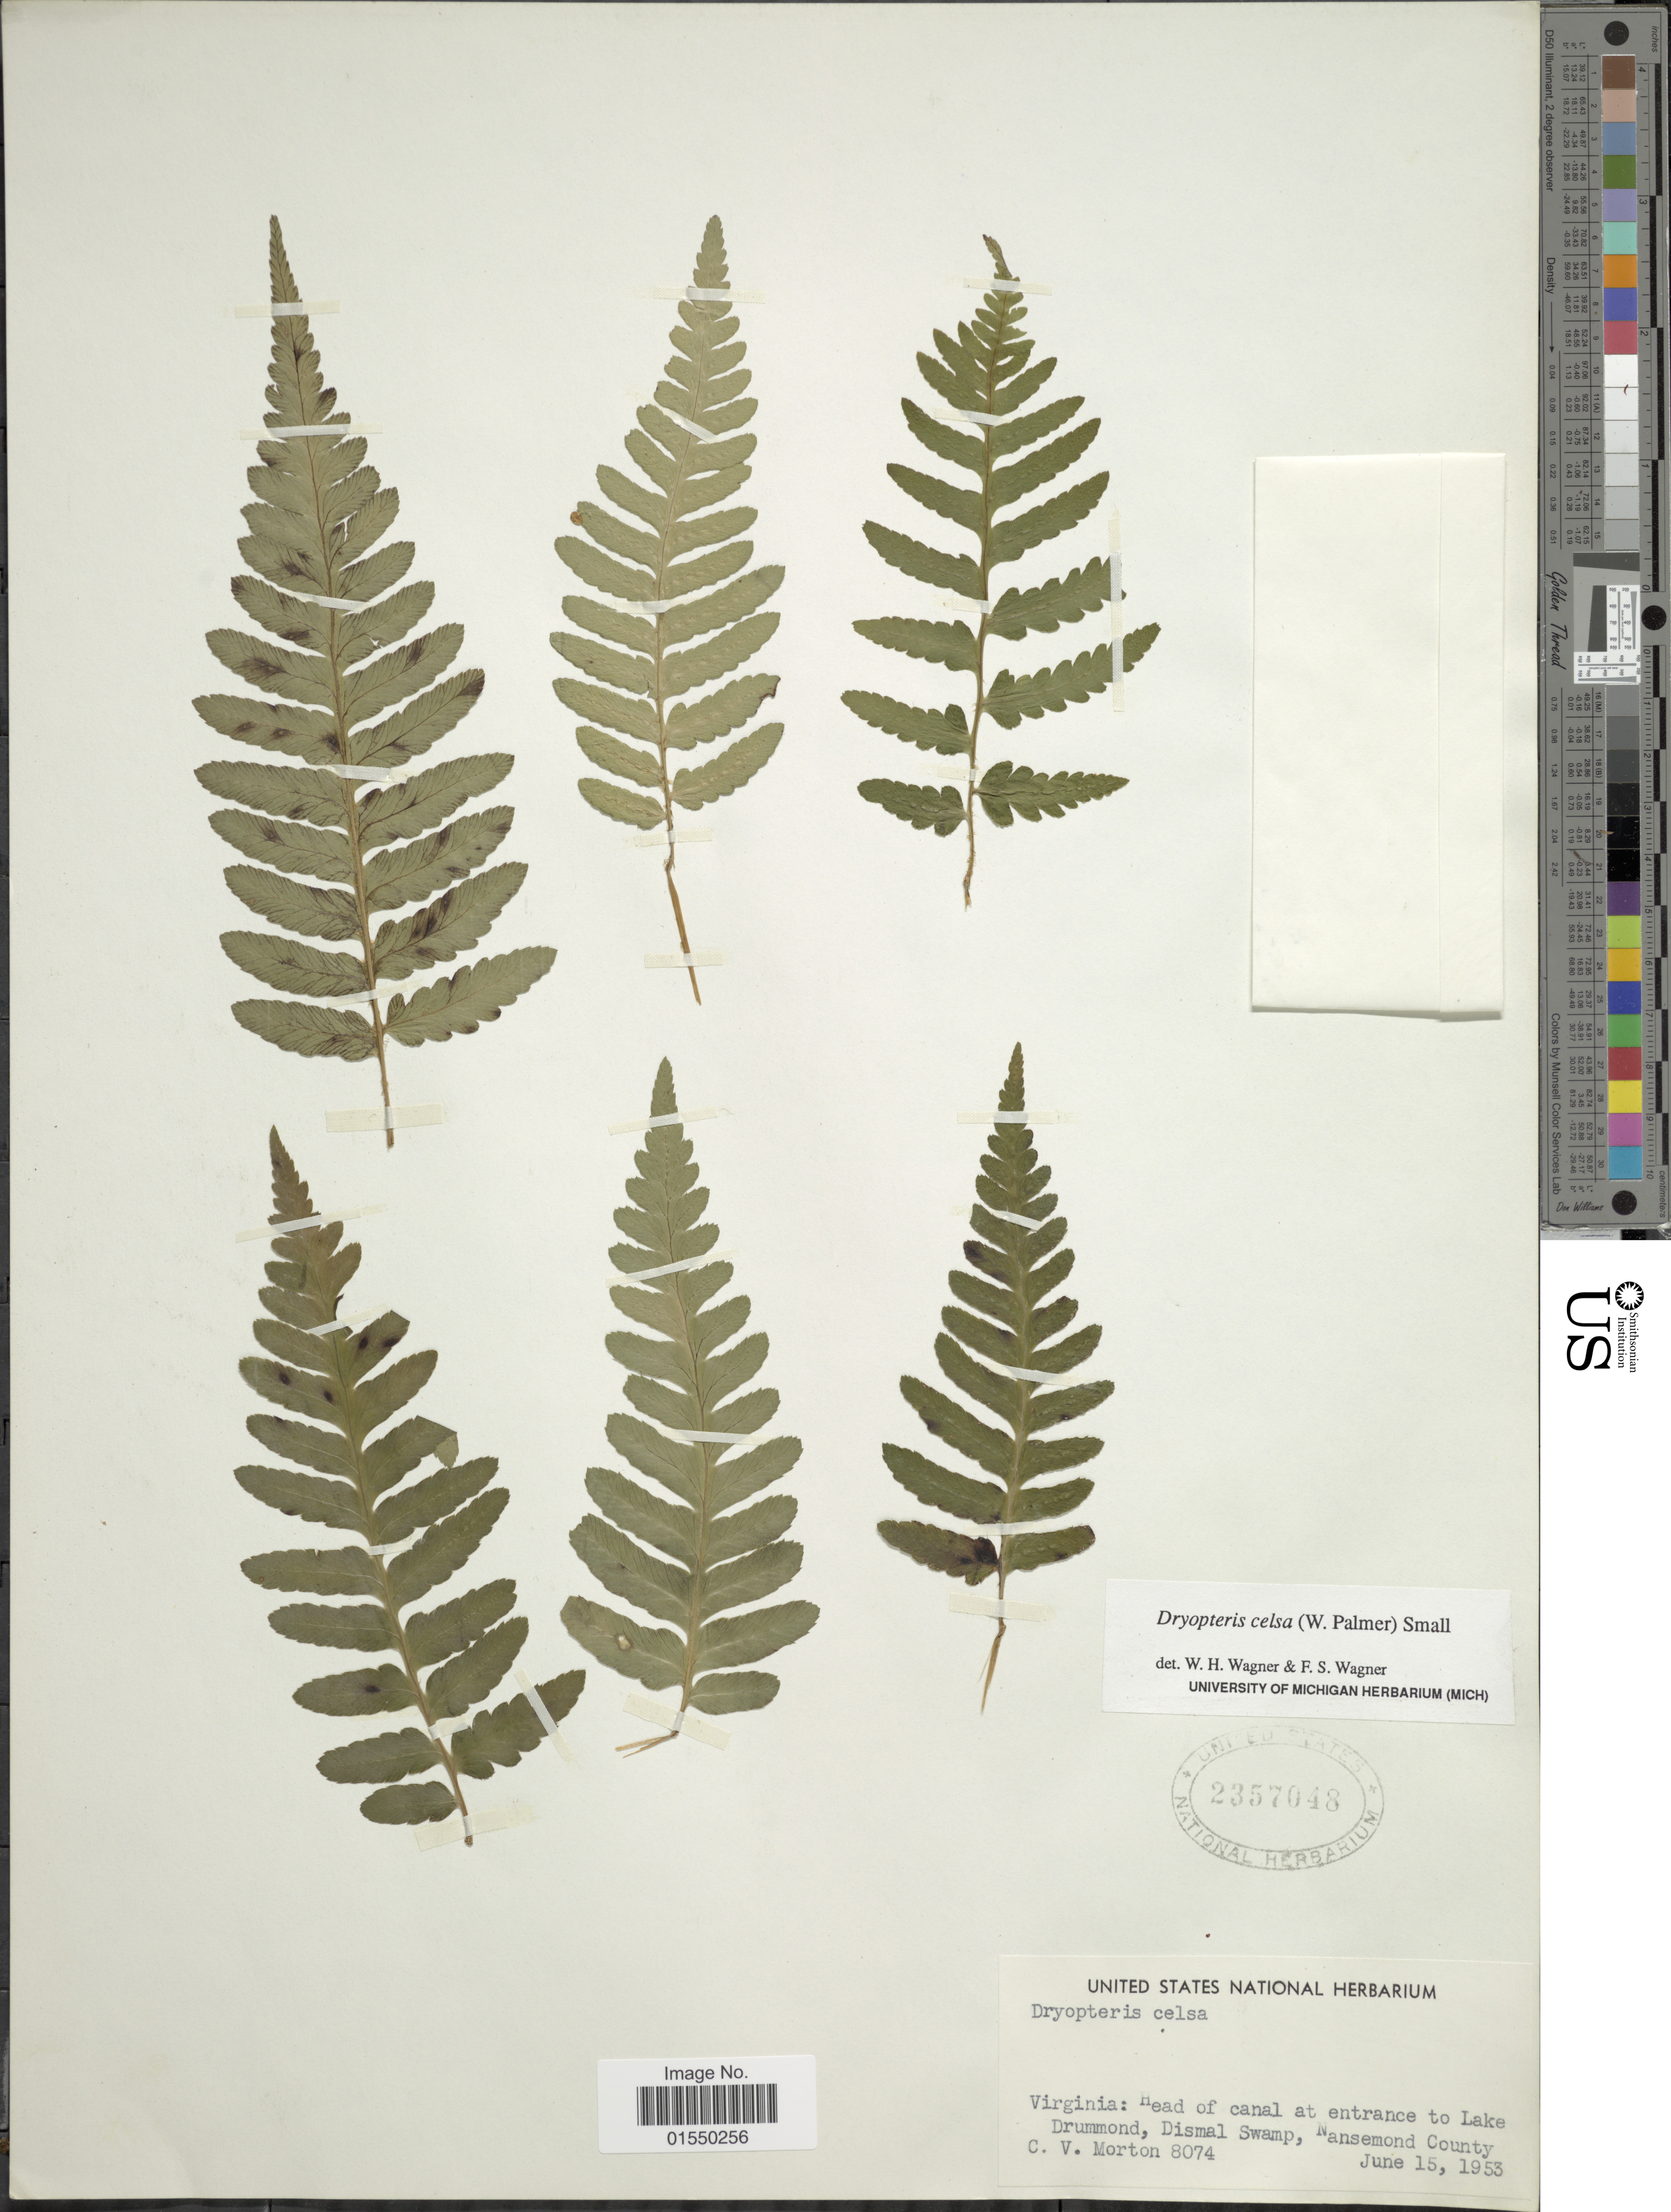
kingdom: Plantae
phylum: Tracheophyta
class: Polypodiopsida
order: Polypodiales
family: Dryopteridaceae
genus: Dryopteris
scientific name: Dryopteris celsa (W. Palmer) Knowlt., W. Palmer & C.L. Pollard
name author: (W. Palmer) Knowlt. et al.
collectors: C. V. Morton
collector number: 8074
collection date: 1953-06-15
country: United States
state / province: Virginia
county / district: City of Chesapeake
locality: Virginia: Head of canal at entrance to Lake Drummond, Dismal Swamp, Nansemond County (=historic county name)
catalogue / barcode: US 2357048